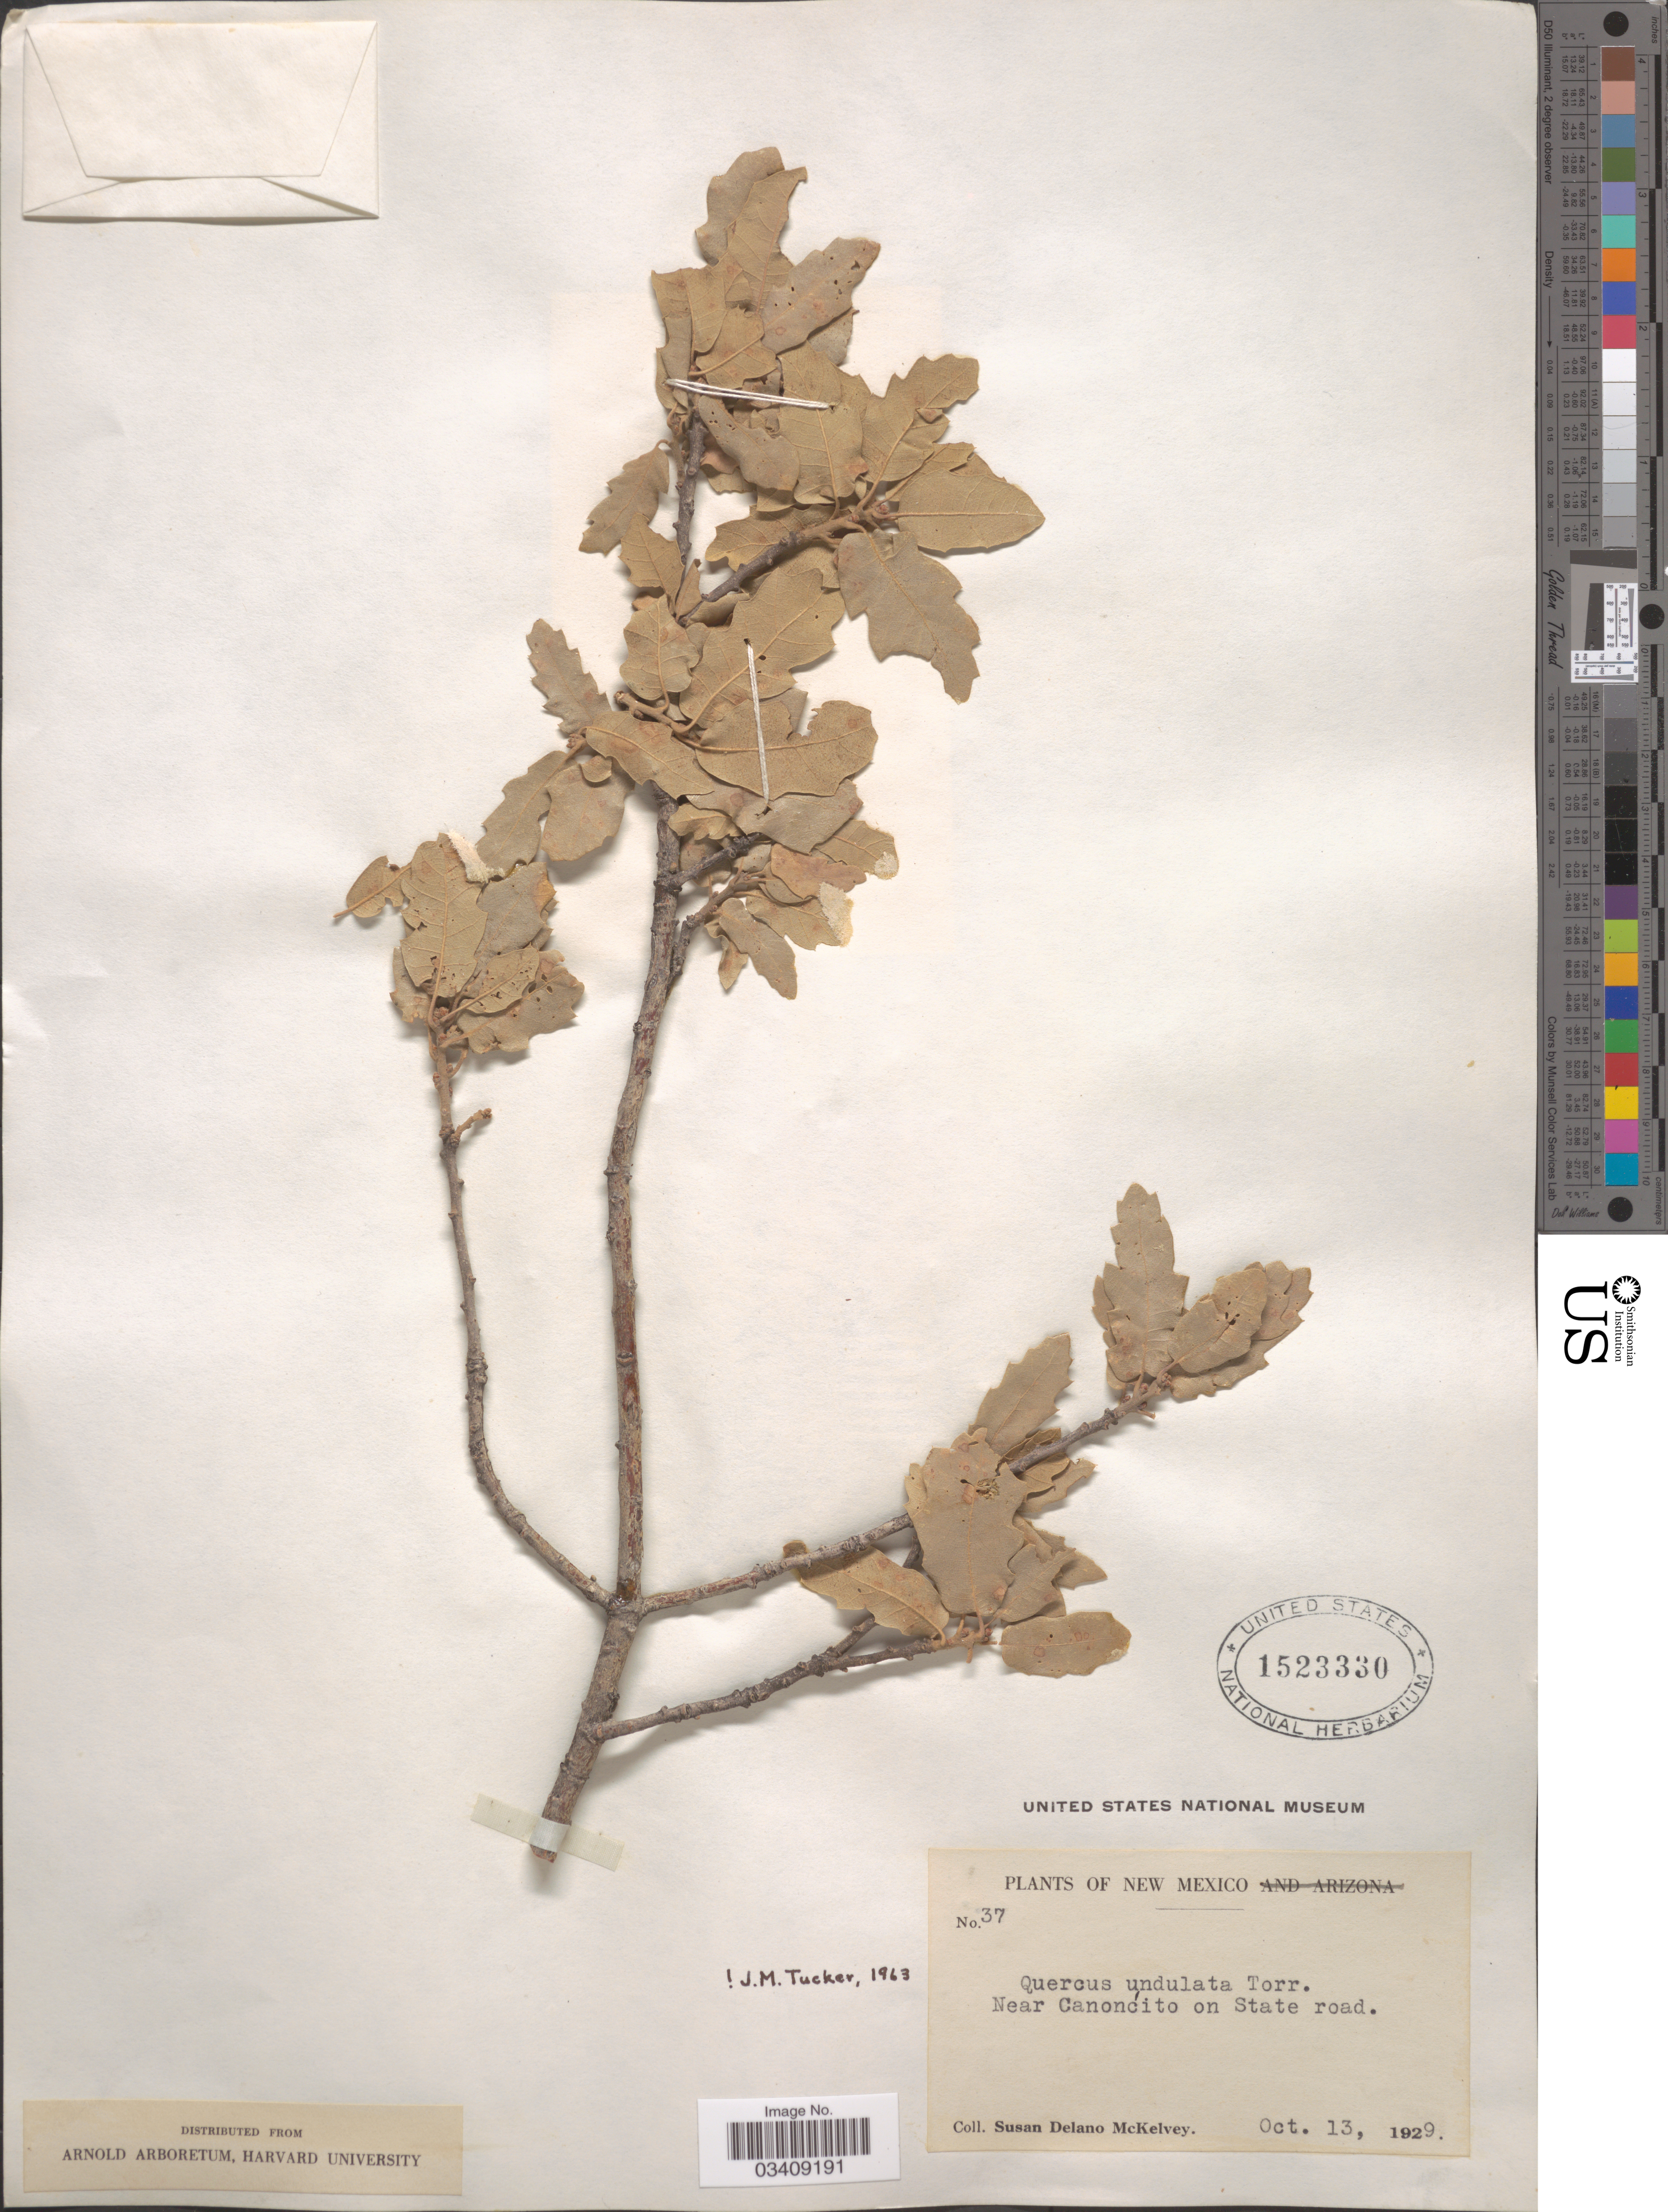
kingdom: Plantae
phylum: Tracheophyta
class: Magnoliopsida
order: Fagales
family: Fagaceae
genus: Quercus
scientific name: Quercus undulata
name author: Torr.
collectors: S. A. McKelvey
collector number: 37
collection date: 1929-10-13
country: United States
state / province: New Mexico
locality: Near Canoncito on State road.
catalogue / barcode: US 1523330